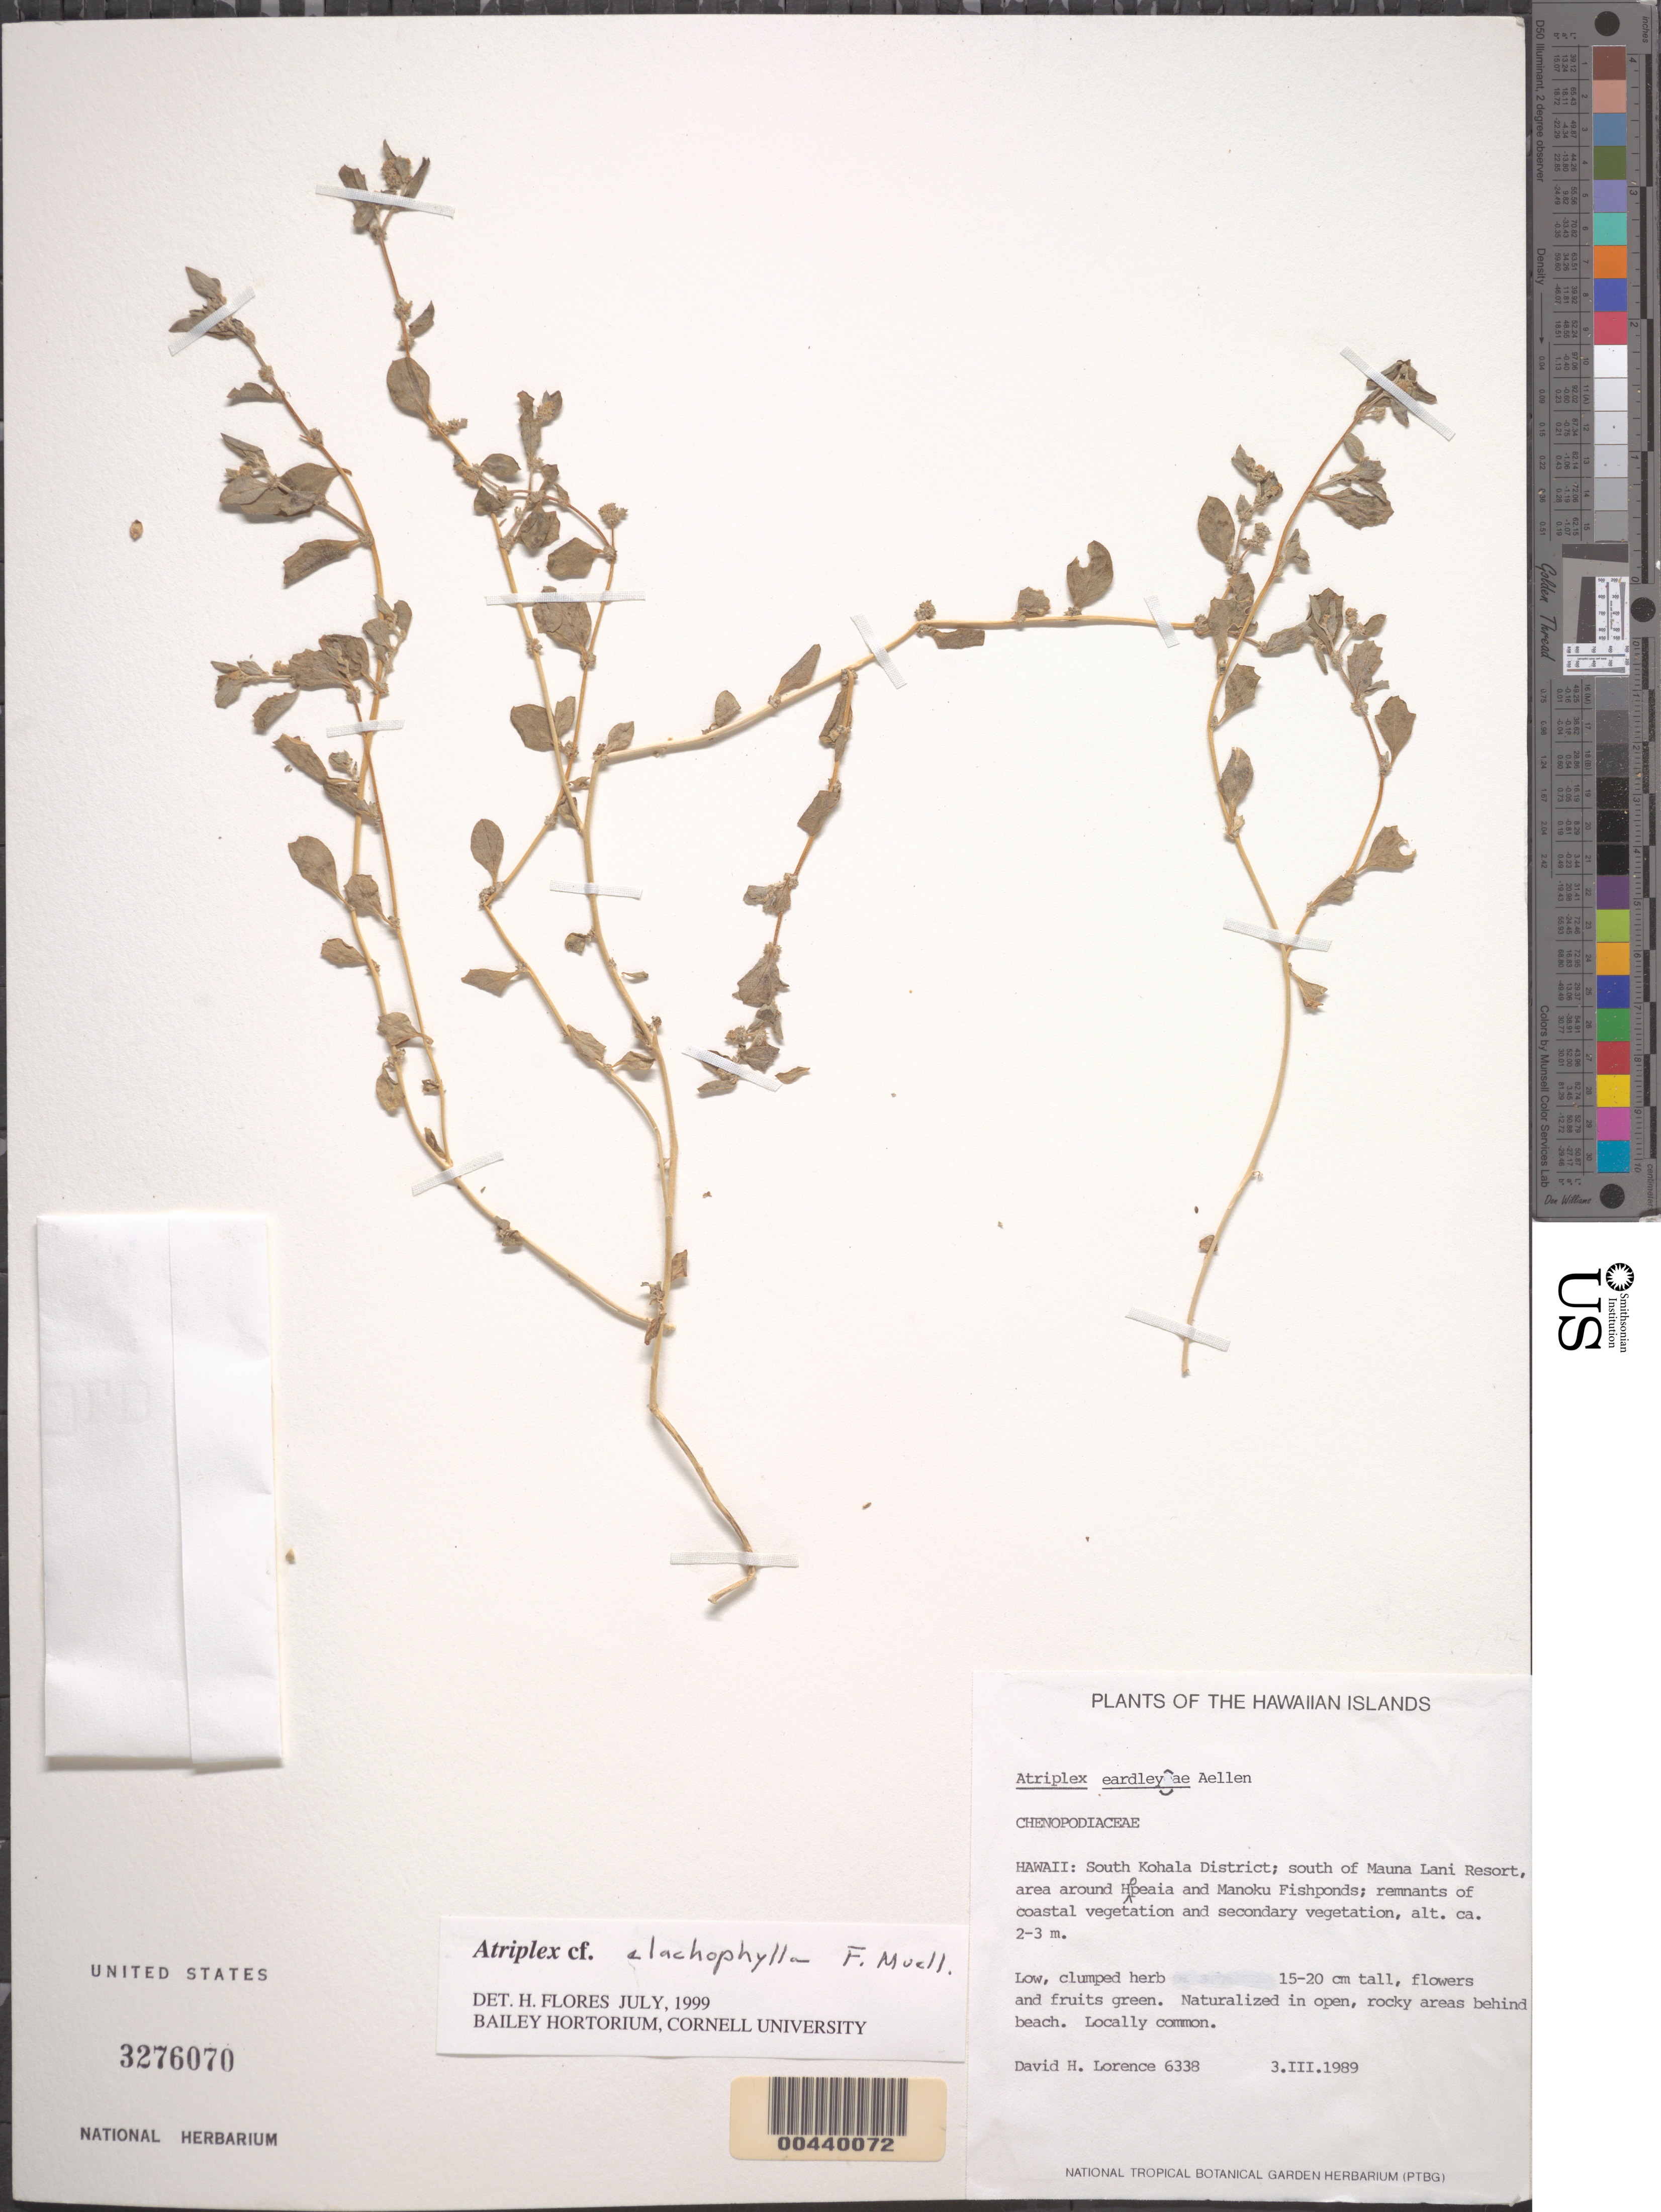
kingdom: Plantae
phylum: Tracheophyta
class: Magnoliopsida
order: Caryophyllales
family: Amaranthaceae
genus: Atriplex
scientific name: Atriplex elachophylla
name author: F. Muell.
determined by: Flores, H., (US), NMNH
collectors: D. Lorence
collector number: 6338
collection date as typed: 3 Mar 1989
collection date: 1989-03-03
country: United States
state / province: Hawaii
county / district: Hawaii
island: Hawaii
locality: South Kohala District, S of Mauna Lani Resort area around Hopeaia and Manoku Fishponds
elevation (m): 2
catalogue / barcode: US 3276070